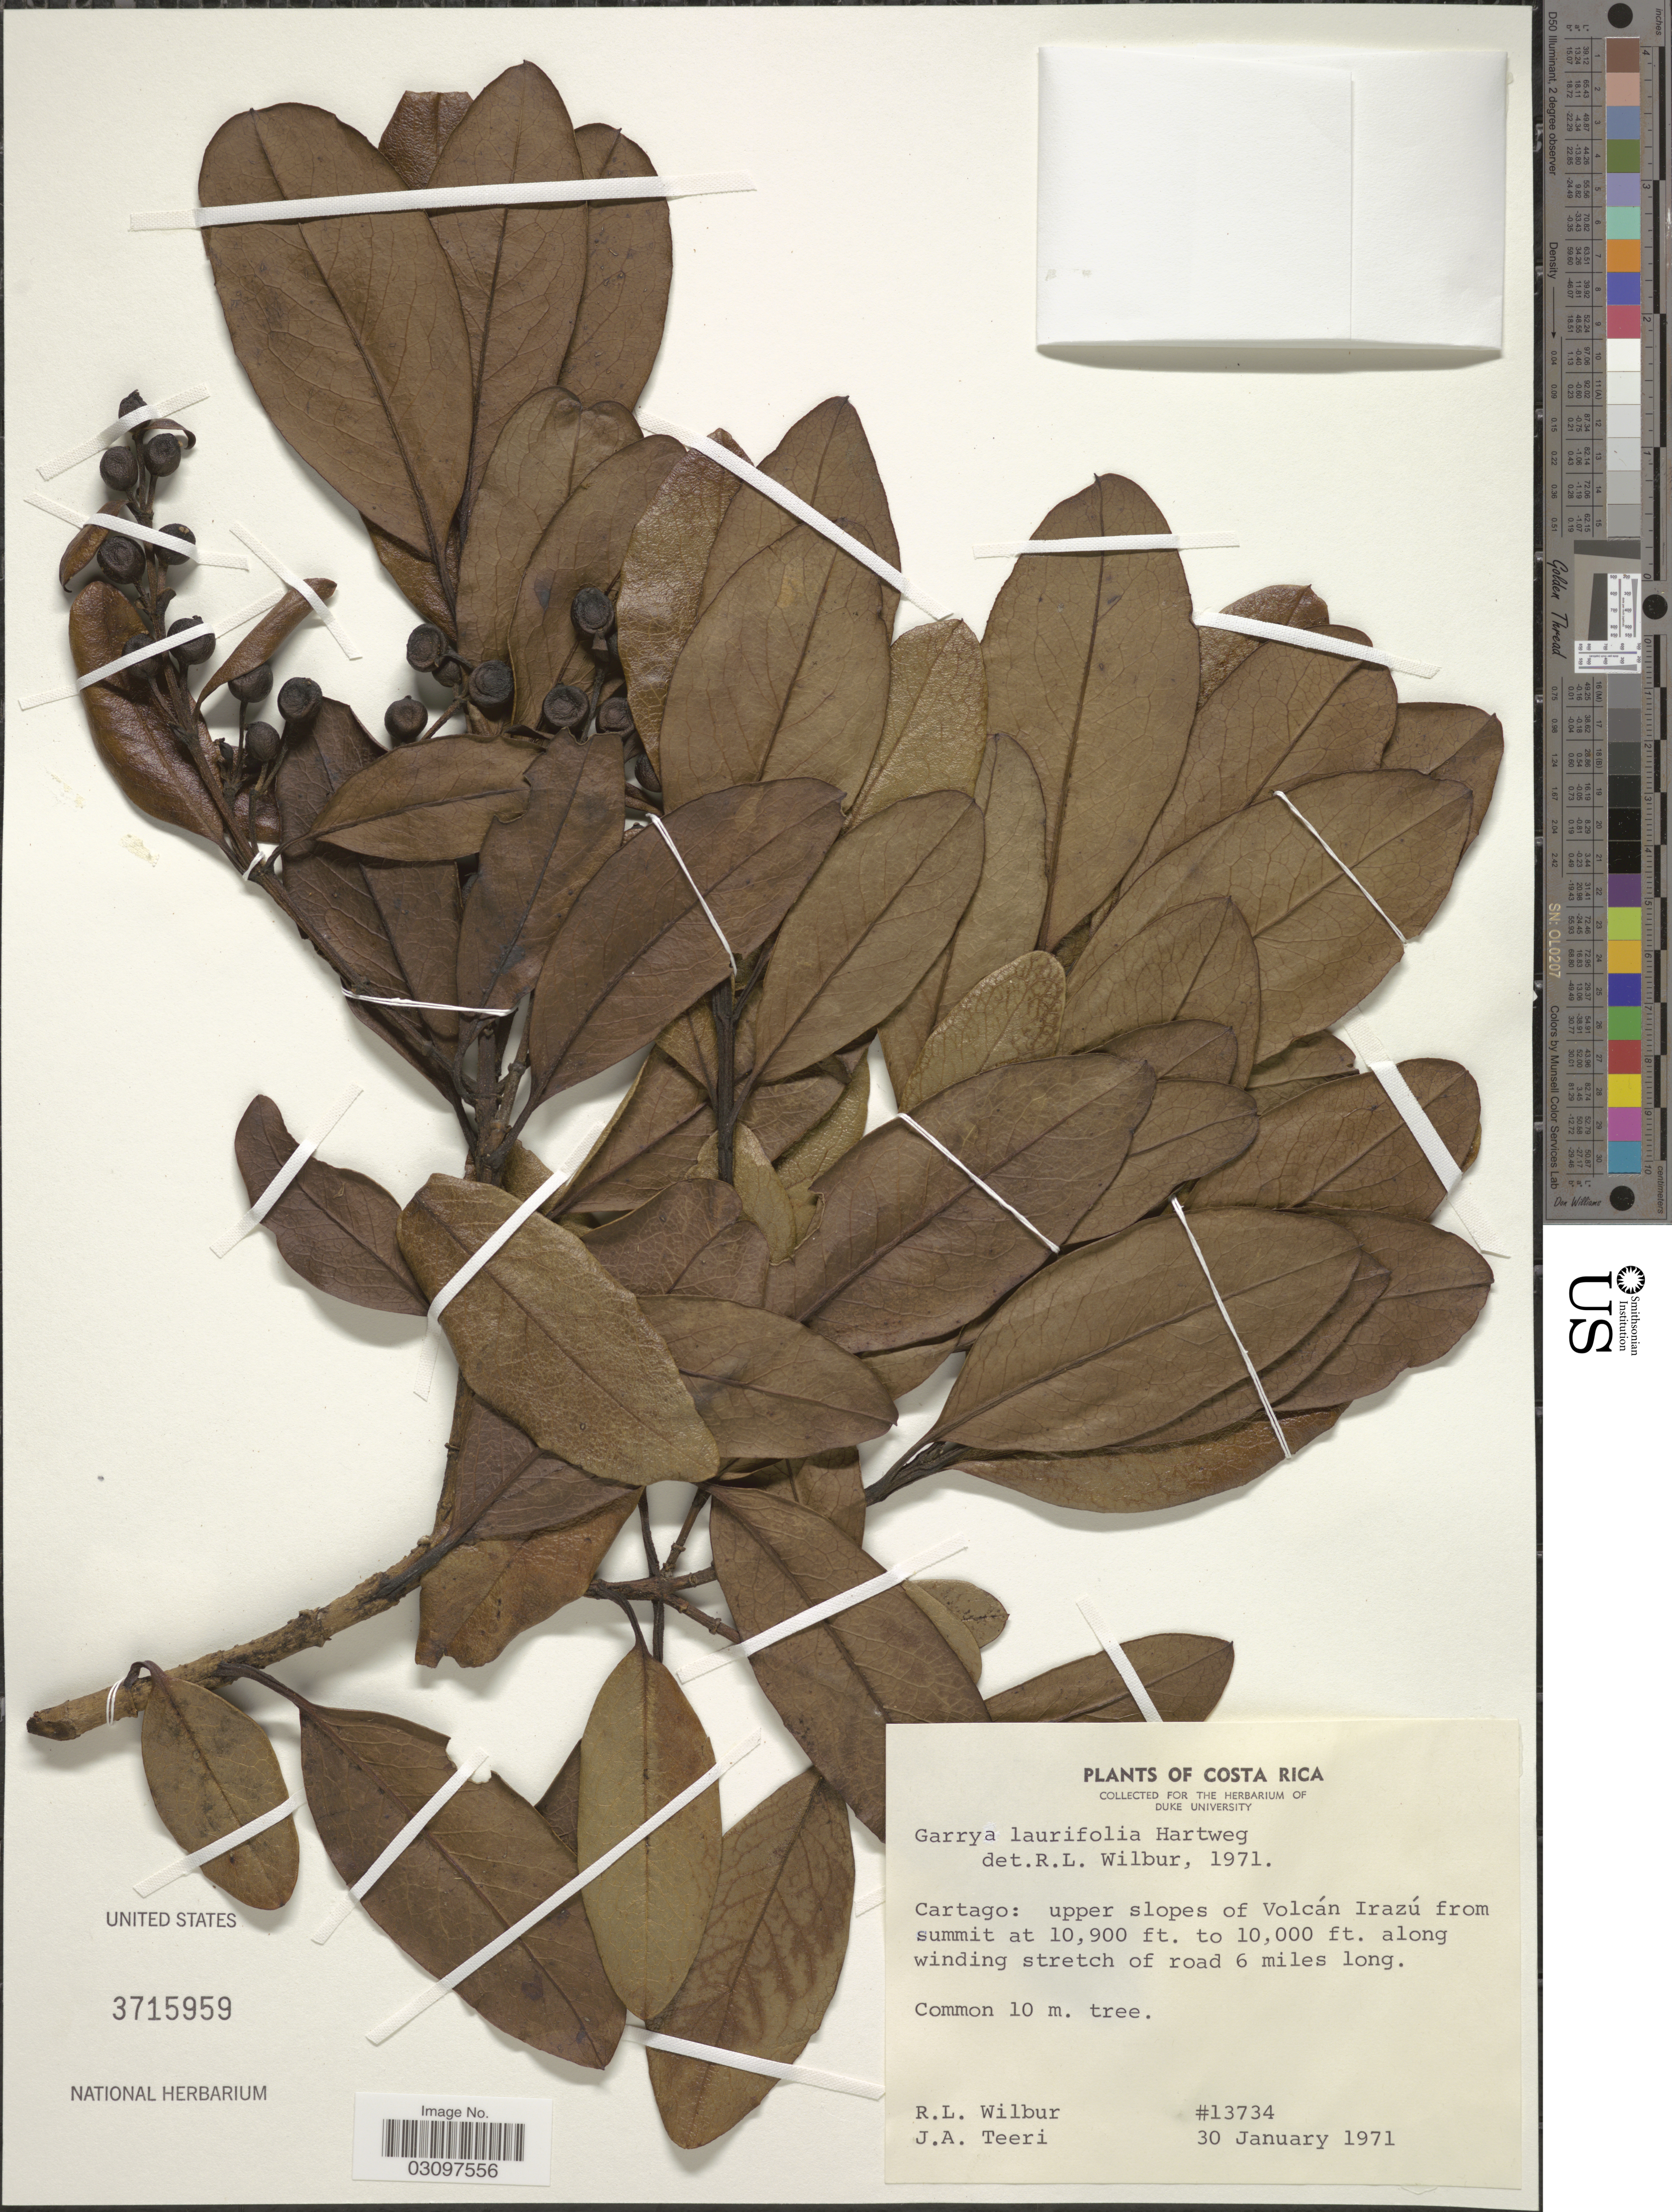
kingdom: Plantae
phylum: Tracheophyta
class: Magnoliopsida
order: Garryales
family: Garryaceae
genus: Garrya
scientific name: Garrya laurifolia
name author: Hartw. ex Benth.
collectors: R. L. Wilbur & J. Teeri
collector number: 13734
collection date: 1971-01-30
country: Costa Rica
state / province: Cartago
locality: Upper slopes of Volcán Irazú from summit, along winding stretch of road 6 miles long.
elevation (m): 3048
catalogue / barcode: US 3715959